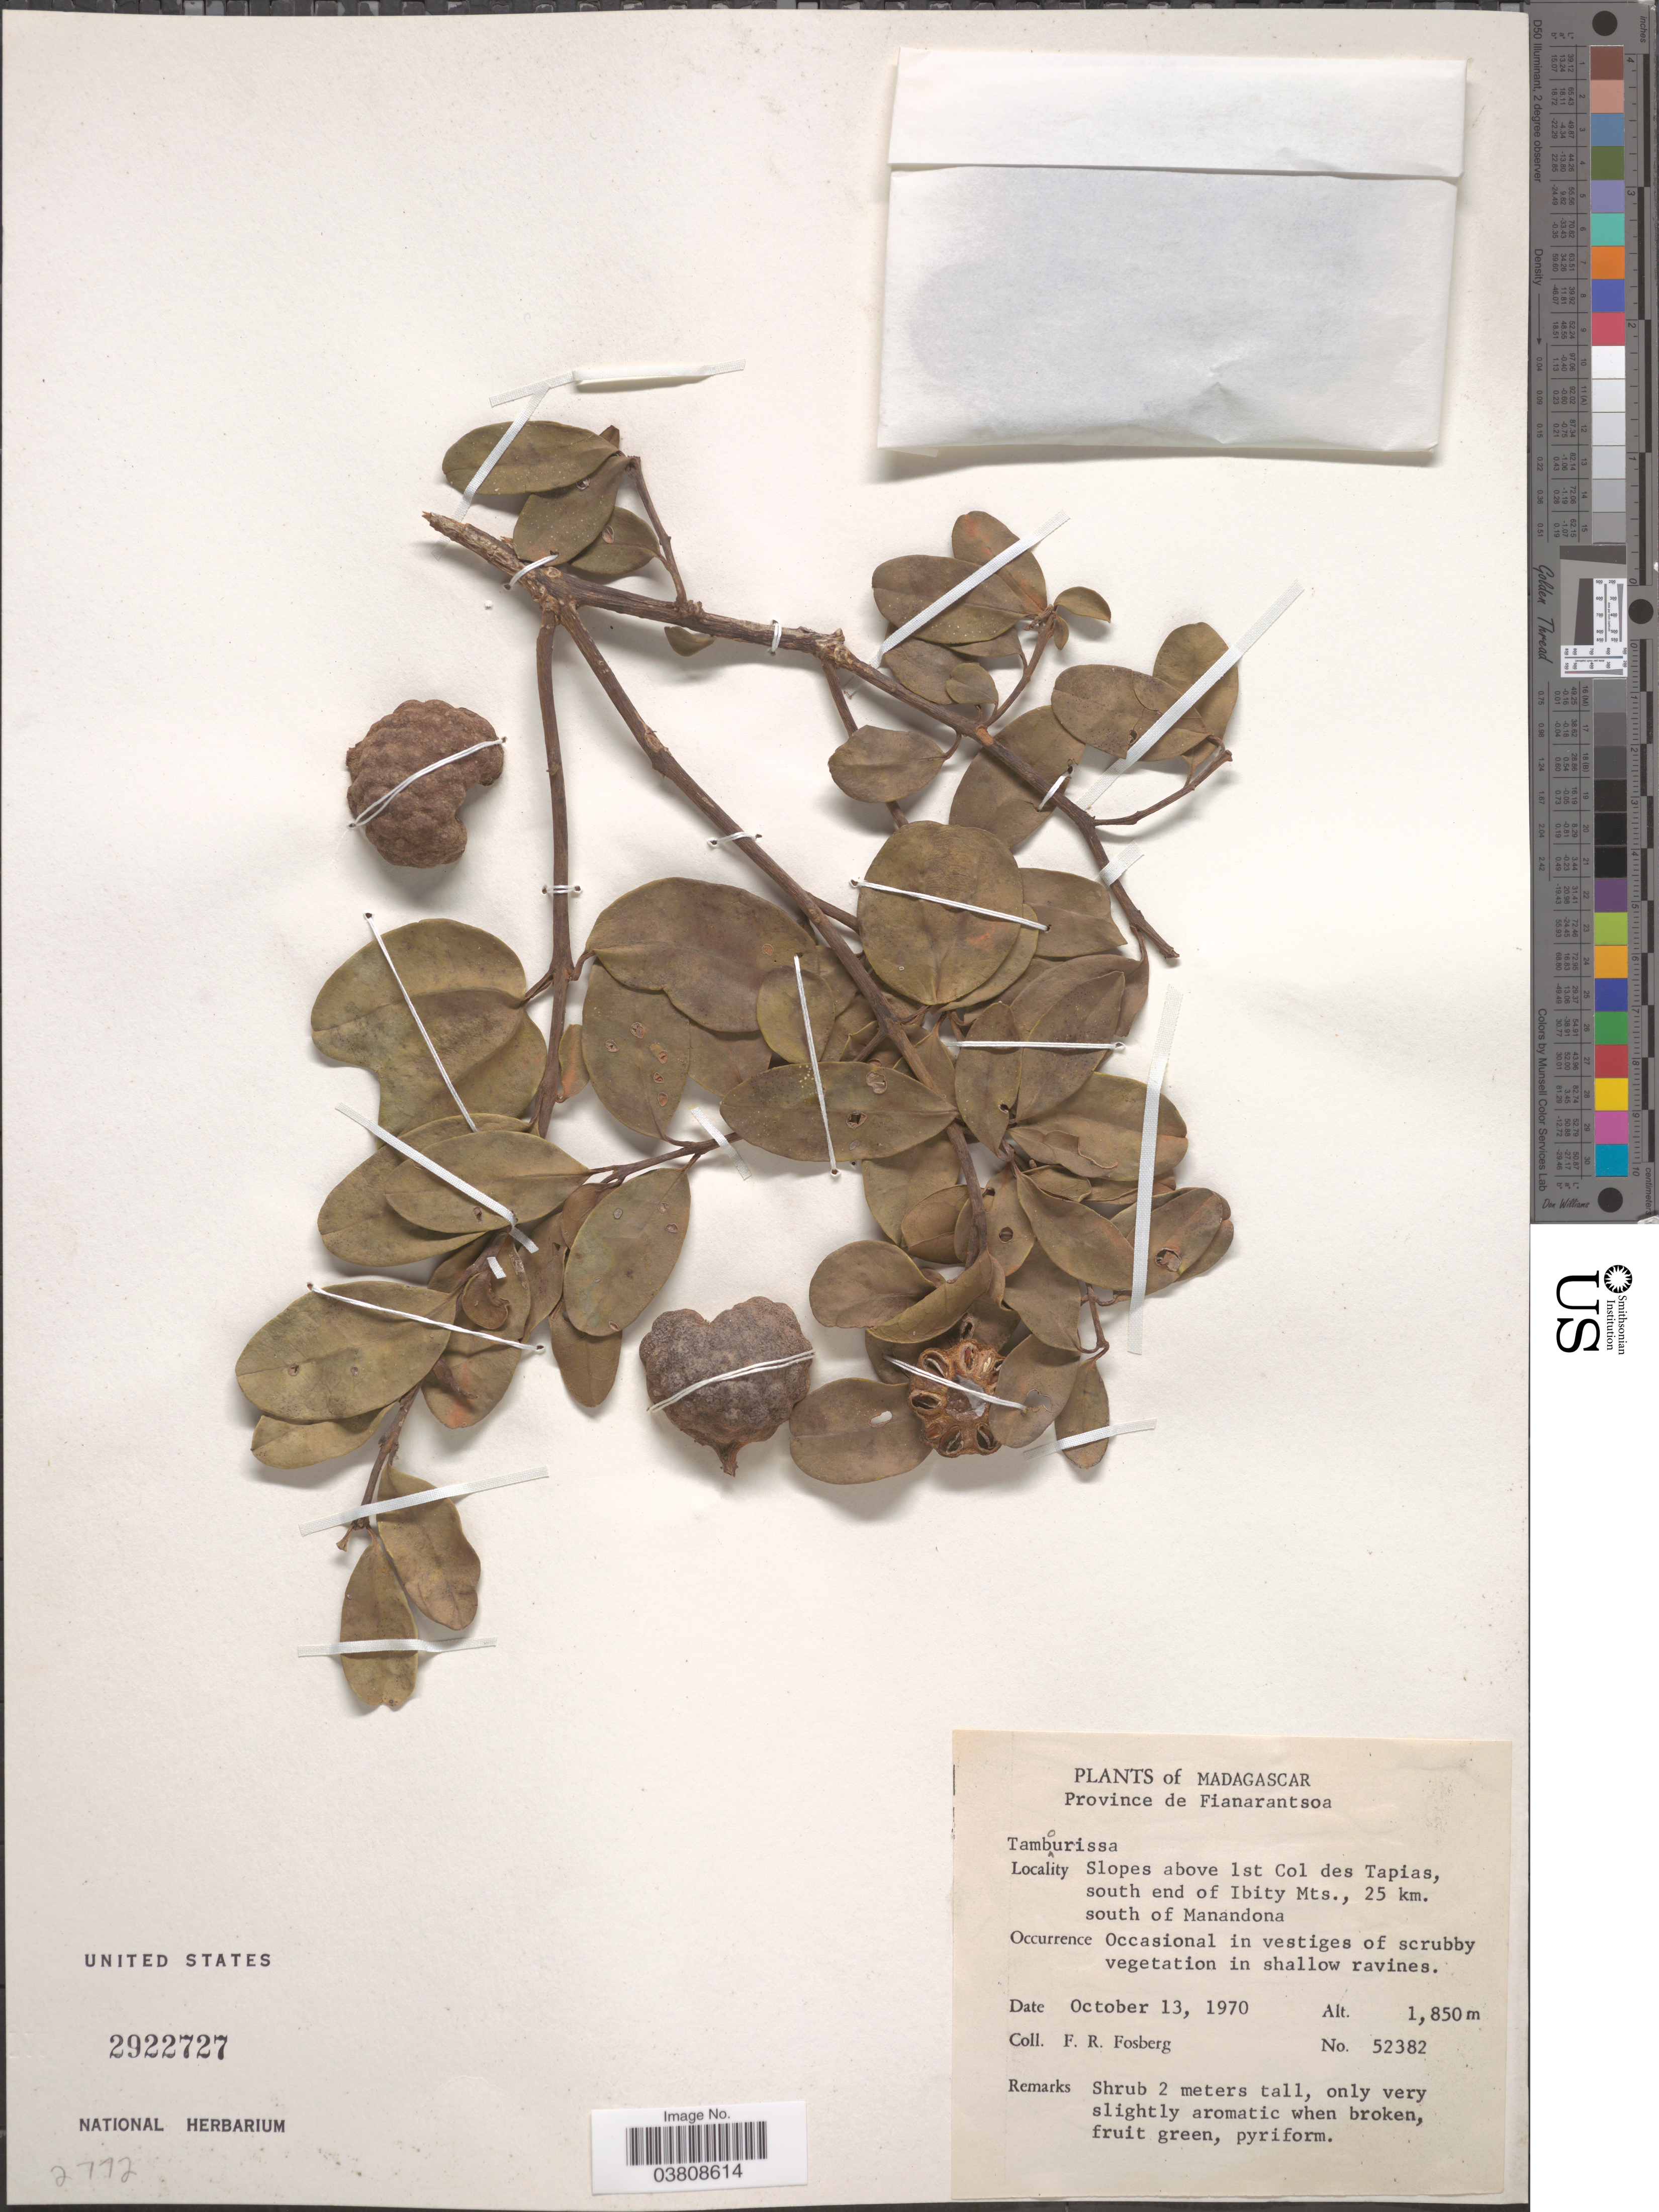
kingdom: Plantae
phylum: Tracheophyta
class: Magnoliopsida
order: Laurales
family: Monimiaceae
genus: Tambourissa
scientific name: Tambourissa sp.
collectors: F. R. Fosberg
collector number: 52382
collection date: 1970-10-13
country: Madagascar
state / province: Vakinankaratra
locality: Slopes above 1st Col des Tapias, south end of Ibity Mts., 25 km. south of Manandona.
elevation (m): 1850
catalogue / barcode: US 2922727